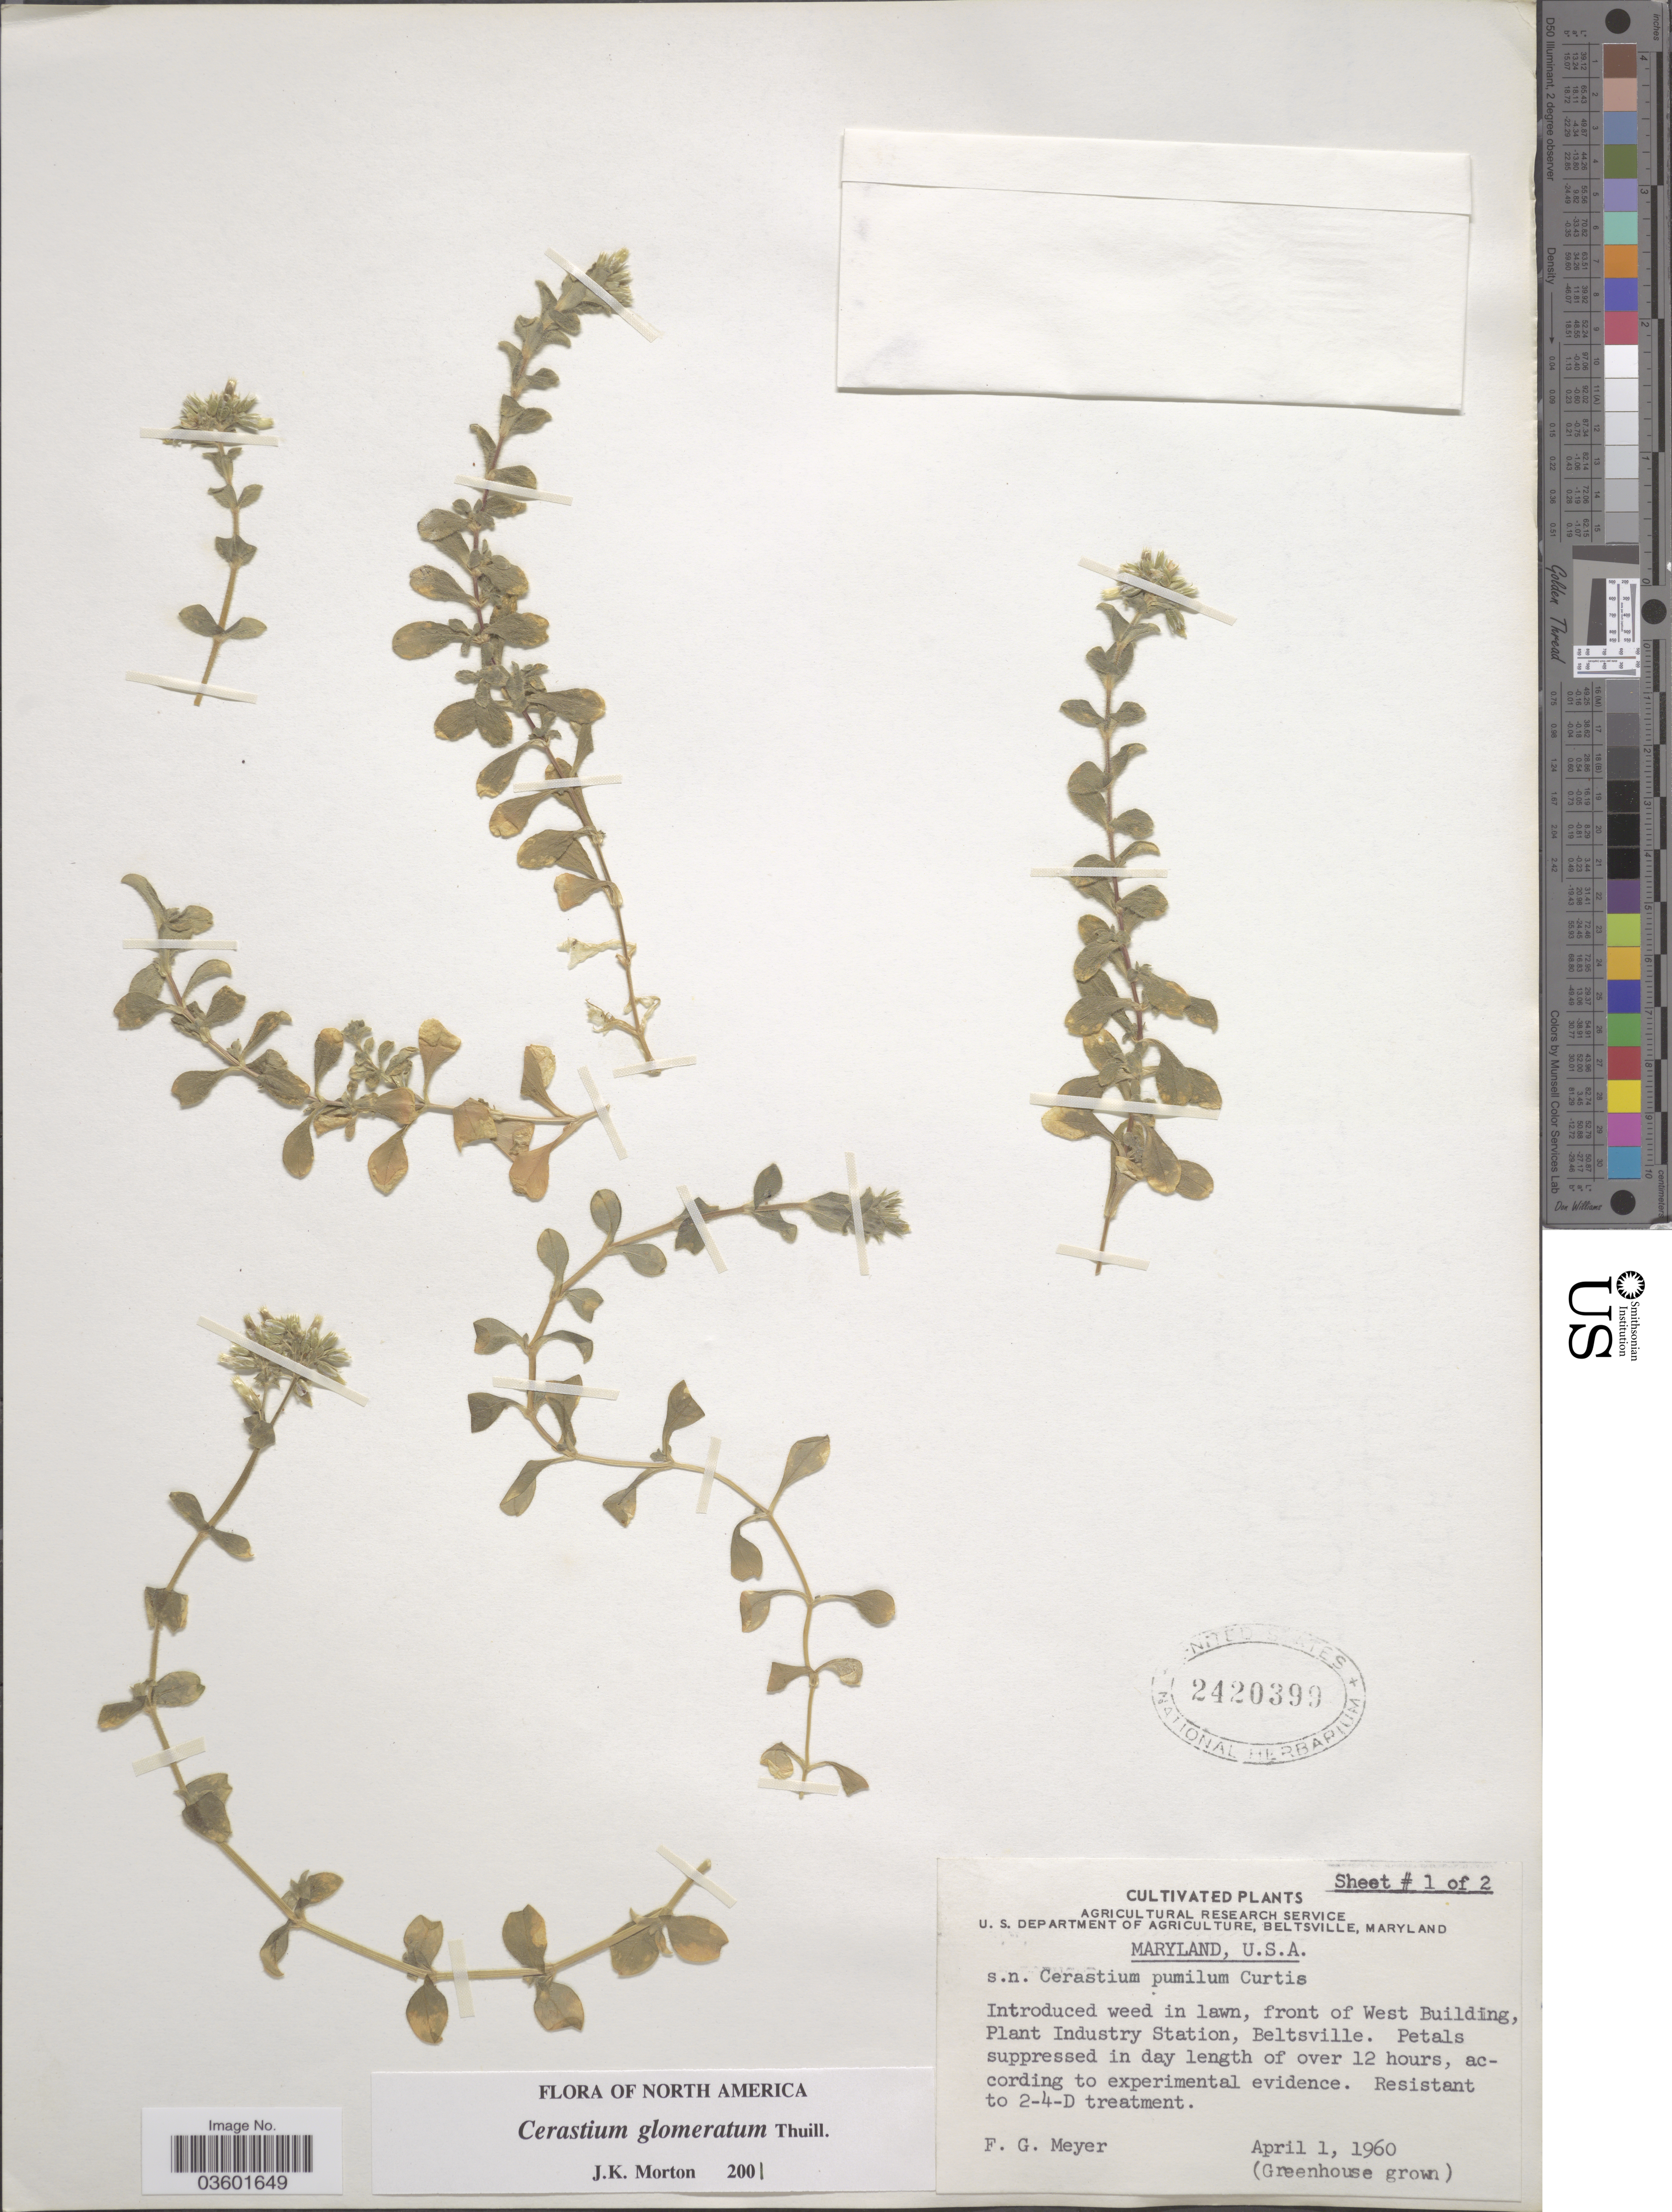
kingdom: Plantae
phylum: Tracheophyta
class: Magnoliopsida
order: Caryophyllales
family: Caryophyllaceae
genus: Cerastium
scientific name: Cerastium glomeratum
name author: Thuill.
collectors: F. G. Meyer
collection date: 1960-04-01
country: United States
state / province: Maryland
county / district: Prince George's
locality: Front of West Building, Plant Industry Station, Beltsville.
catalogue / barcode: US 2420399